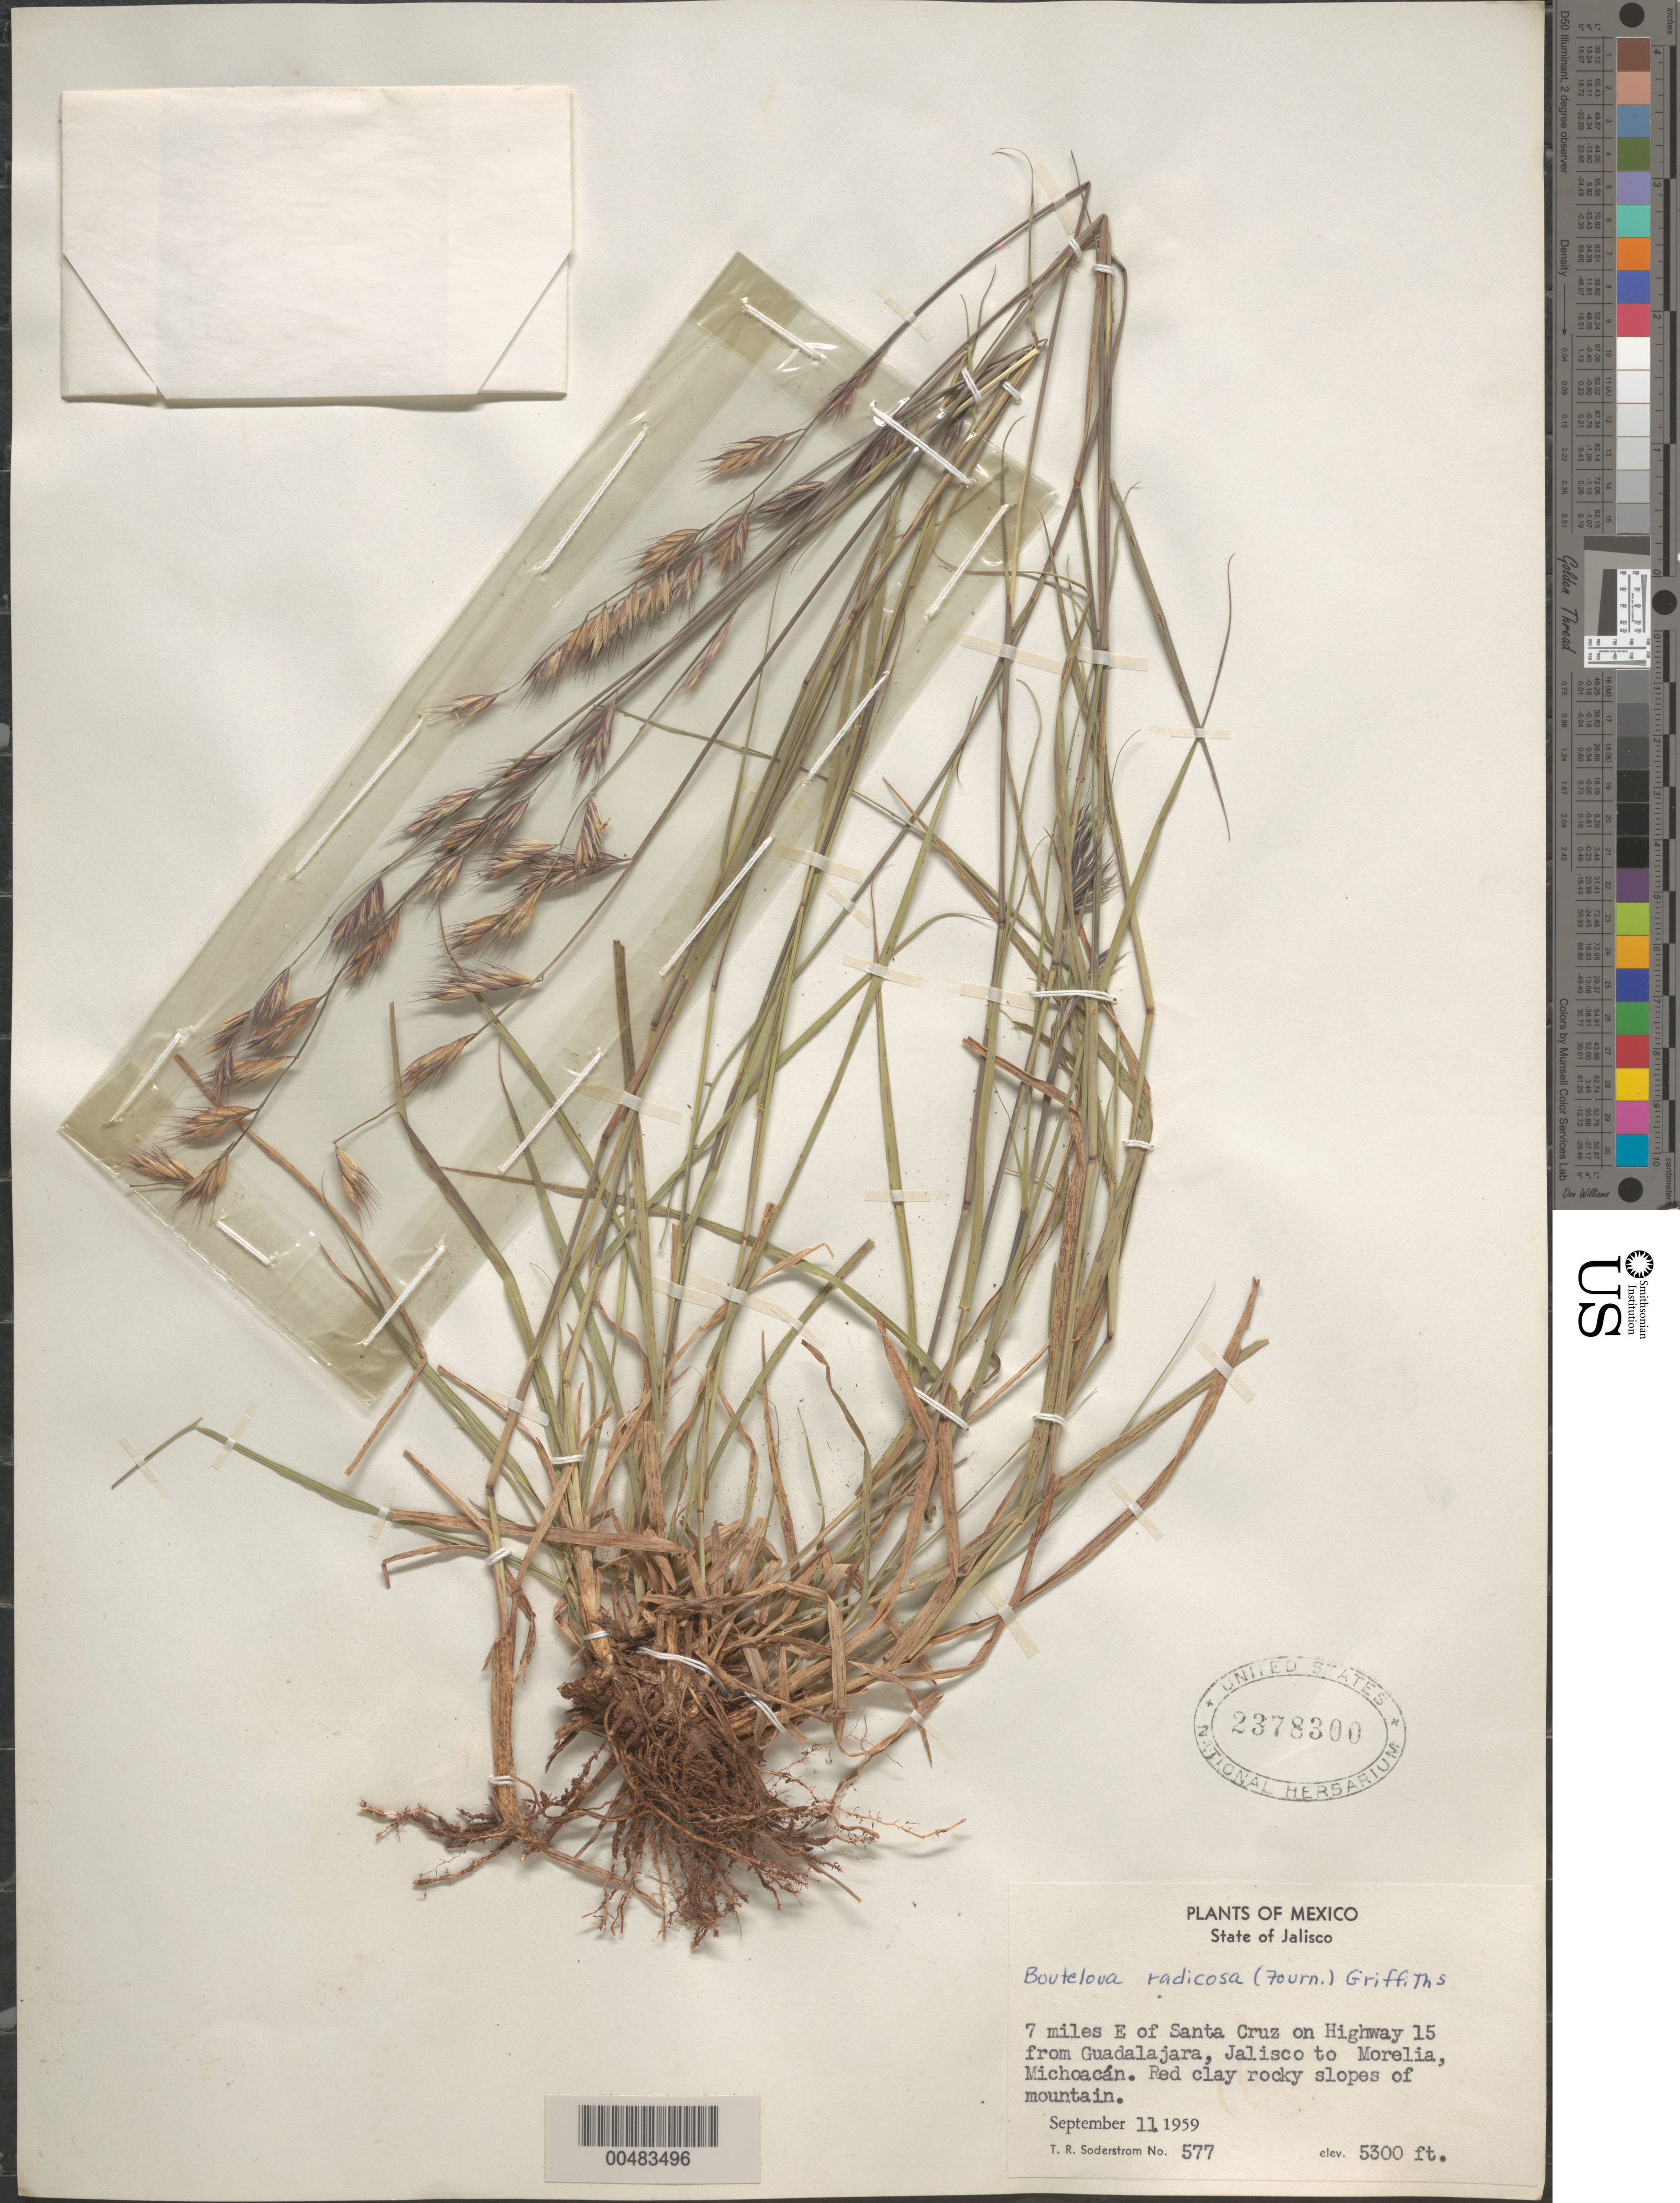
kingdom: Plantae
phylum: Tracheophyta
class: Liliopsida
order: Poales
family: Poaceae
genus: Bouteloua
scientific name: Bouteloua radicosa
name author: (E. Fourn.) Griffiths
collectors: T. R. Soderstrom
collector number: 577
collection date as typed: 11 Sep 1959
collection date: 1959-09-11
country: Mexico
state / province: Jalisco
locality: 7 mi W of Santa Cruz on Highway 15 from Guadalajara, Jalisco to Morelia, Michoacán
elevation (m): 1615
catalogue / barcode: US 2378300